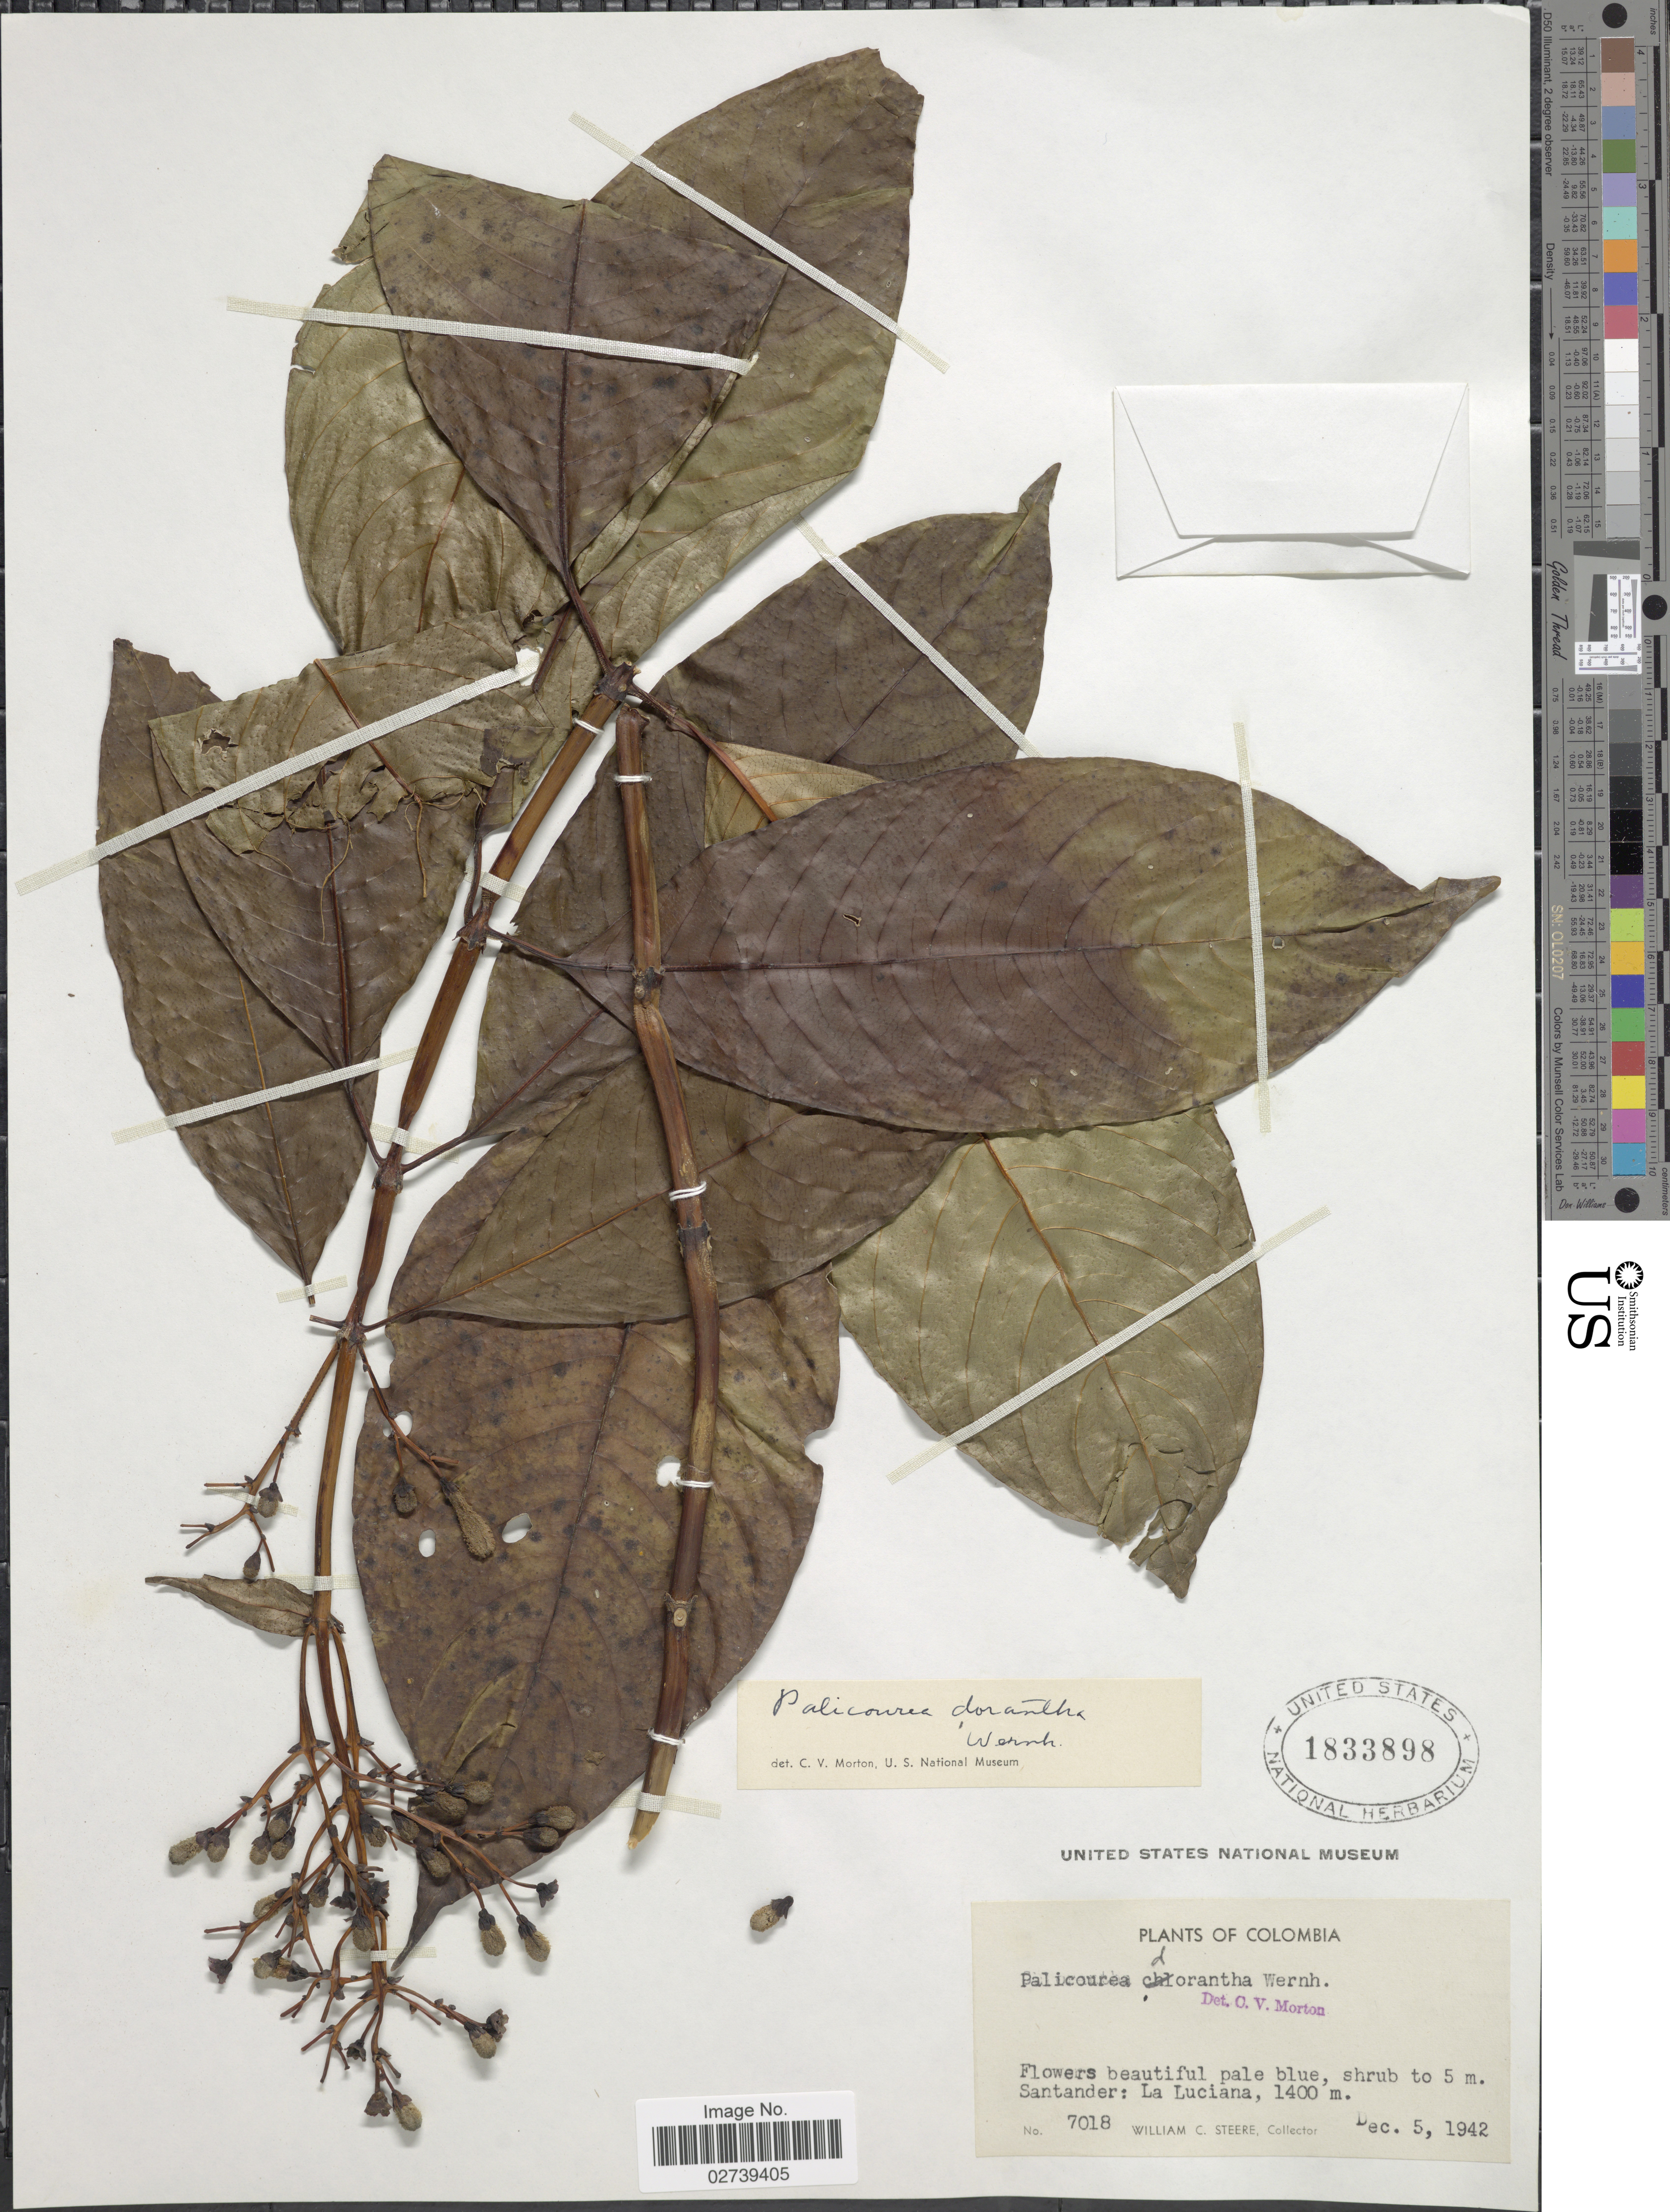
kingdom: Plantae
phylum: Tracheophyta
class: Magnoliopsida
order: Gentianales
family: Rubiaceae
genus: Palicourea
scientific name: Palicourea dorantha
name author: Wernham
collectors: W. C. Steere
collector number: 7018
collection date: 1942-12-05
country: Colombia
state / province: Santander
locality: La Luciana.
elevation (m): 1400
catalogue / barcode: US 1833898